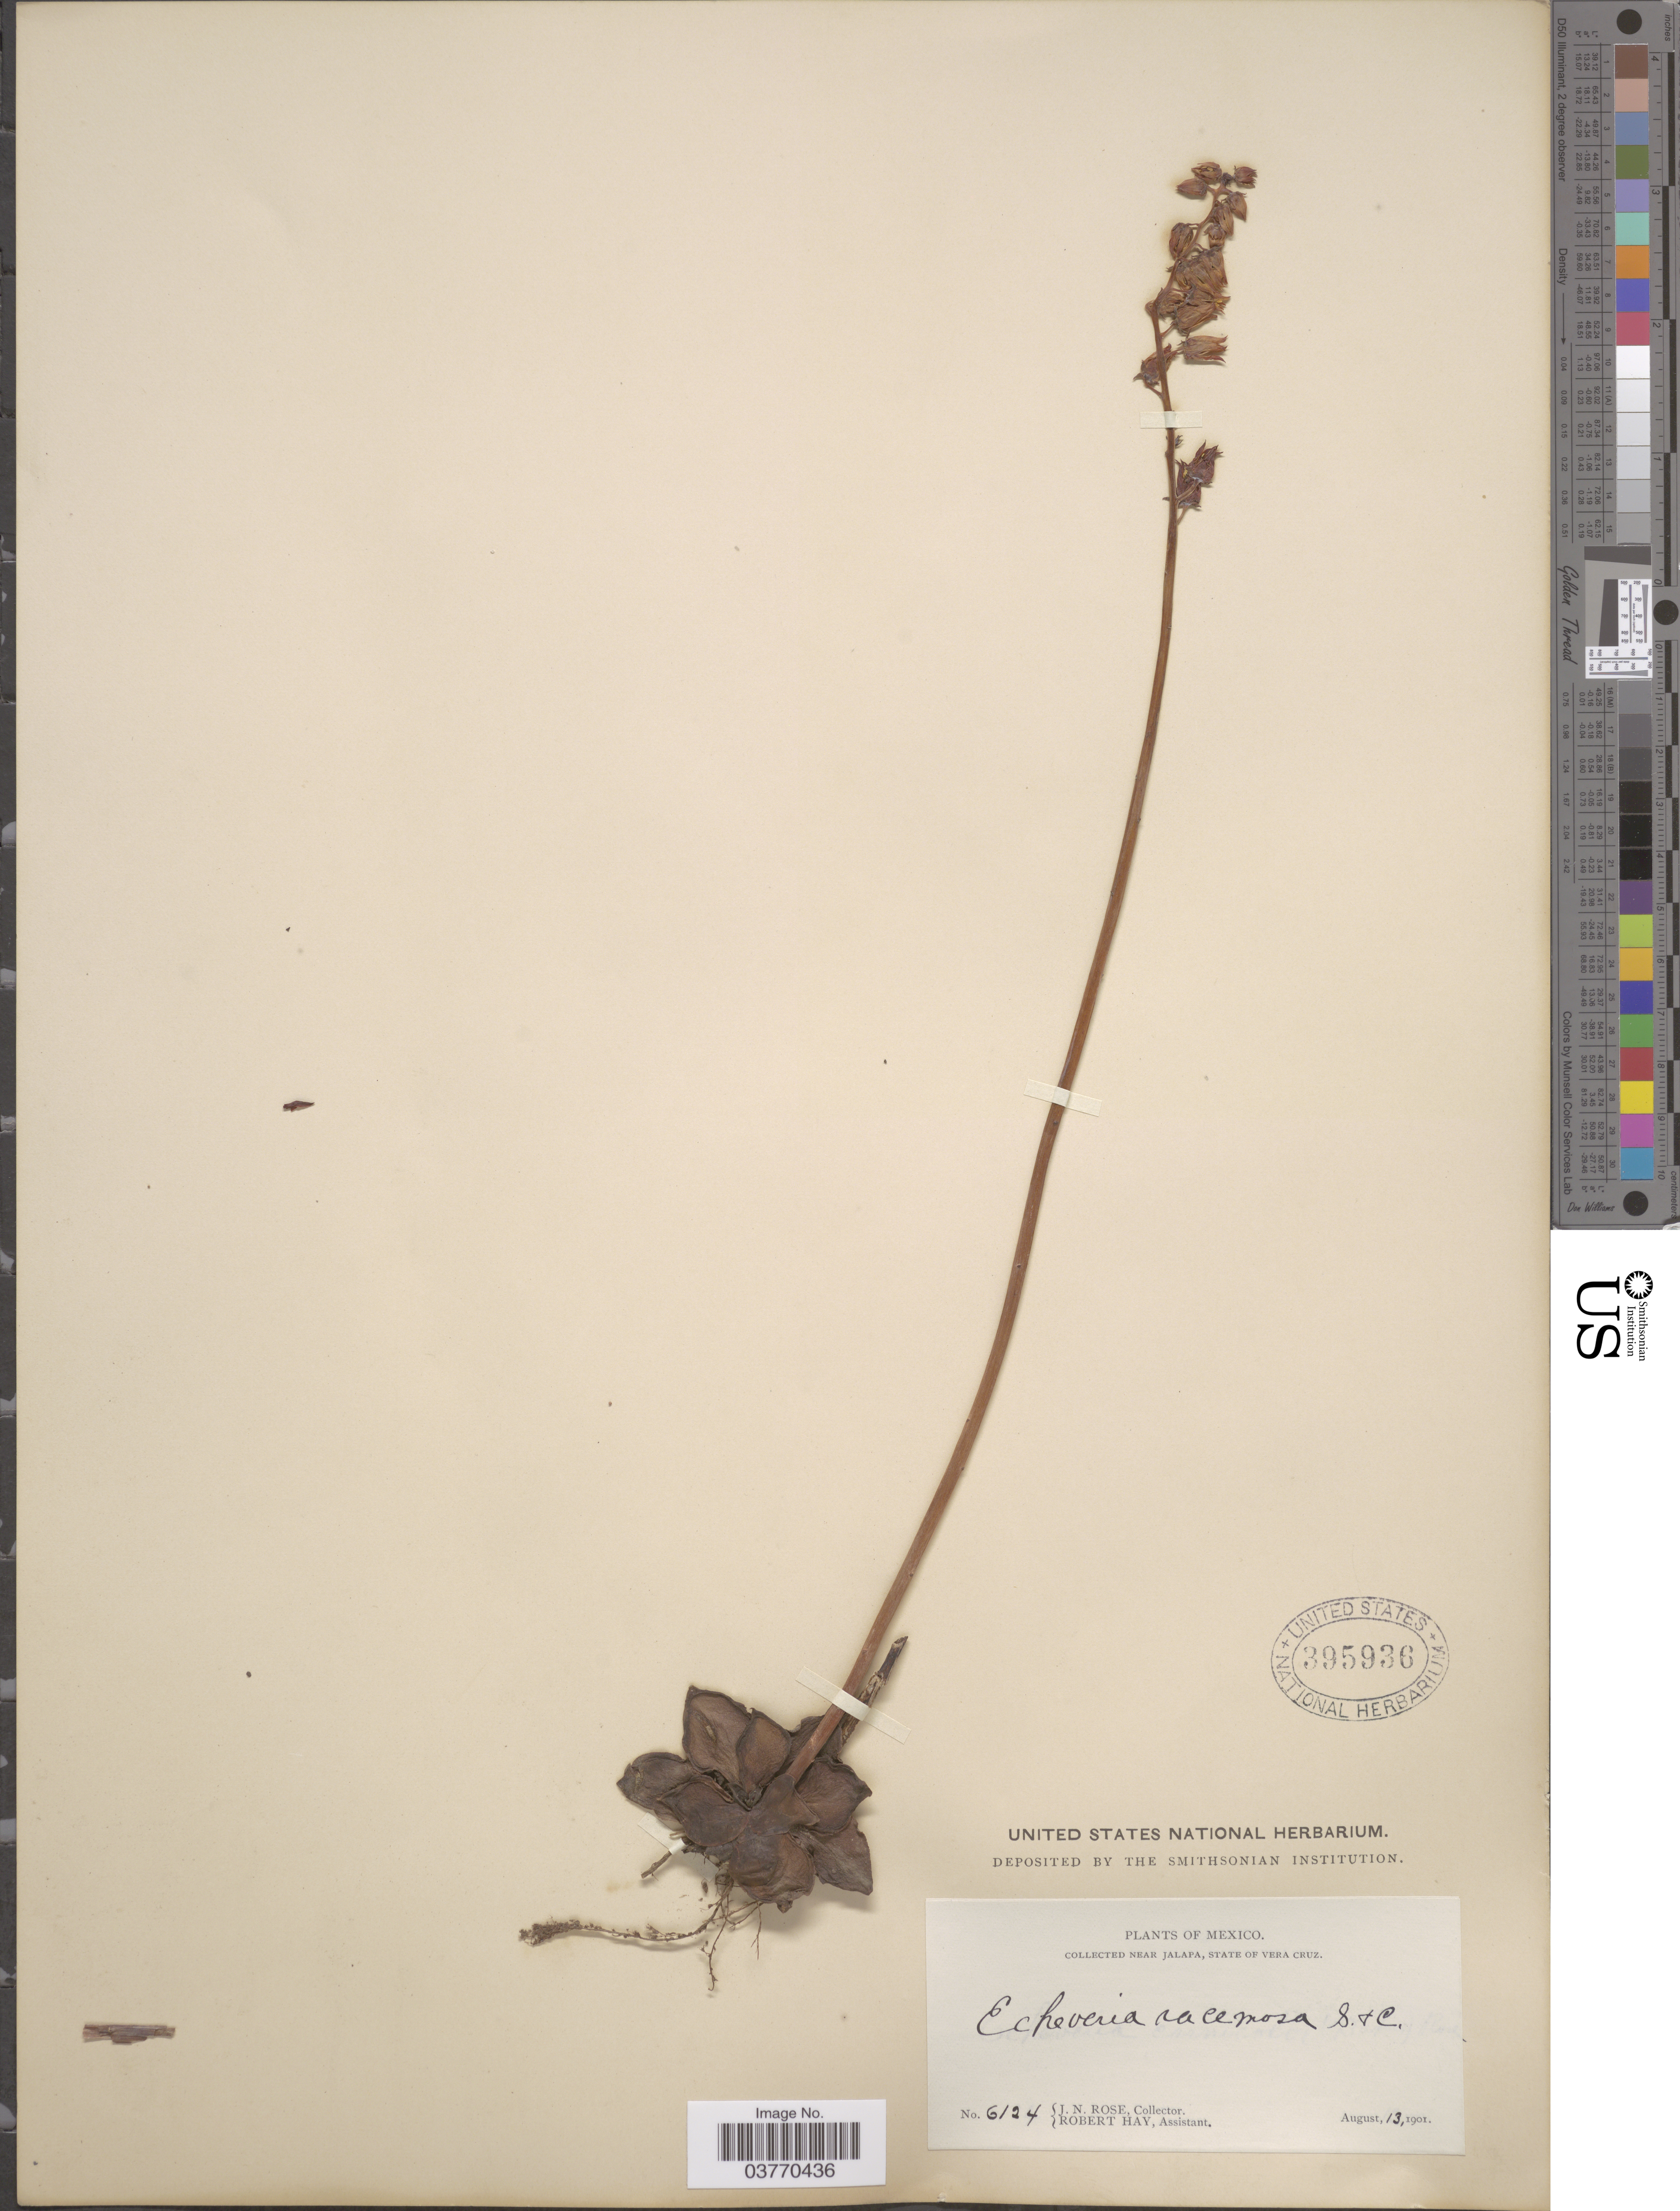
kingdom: Plantae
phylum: Tracheophyta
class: Magnoliopsida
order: Saxifragales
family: Crassulaceae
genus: Echeveria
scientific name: Echeveria racemosa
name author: Schltdl. & Cham.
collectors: J. N. Rose & R. Hay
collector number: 6124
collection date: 1901-08-13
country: Mexico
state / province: Veracruz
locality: Near Jalapa, State of Vera Cruz.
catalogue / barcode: US 395936